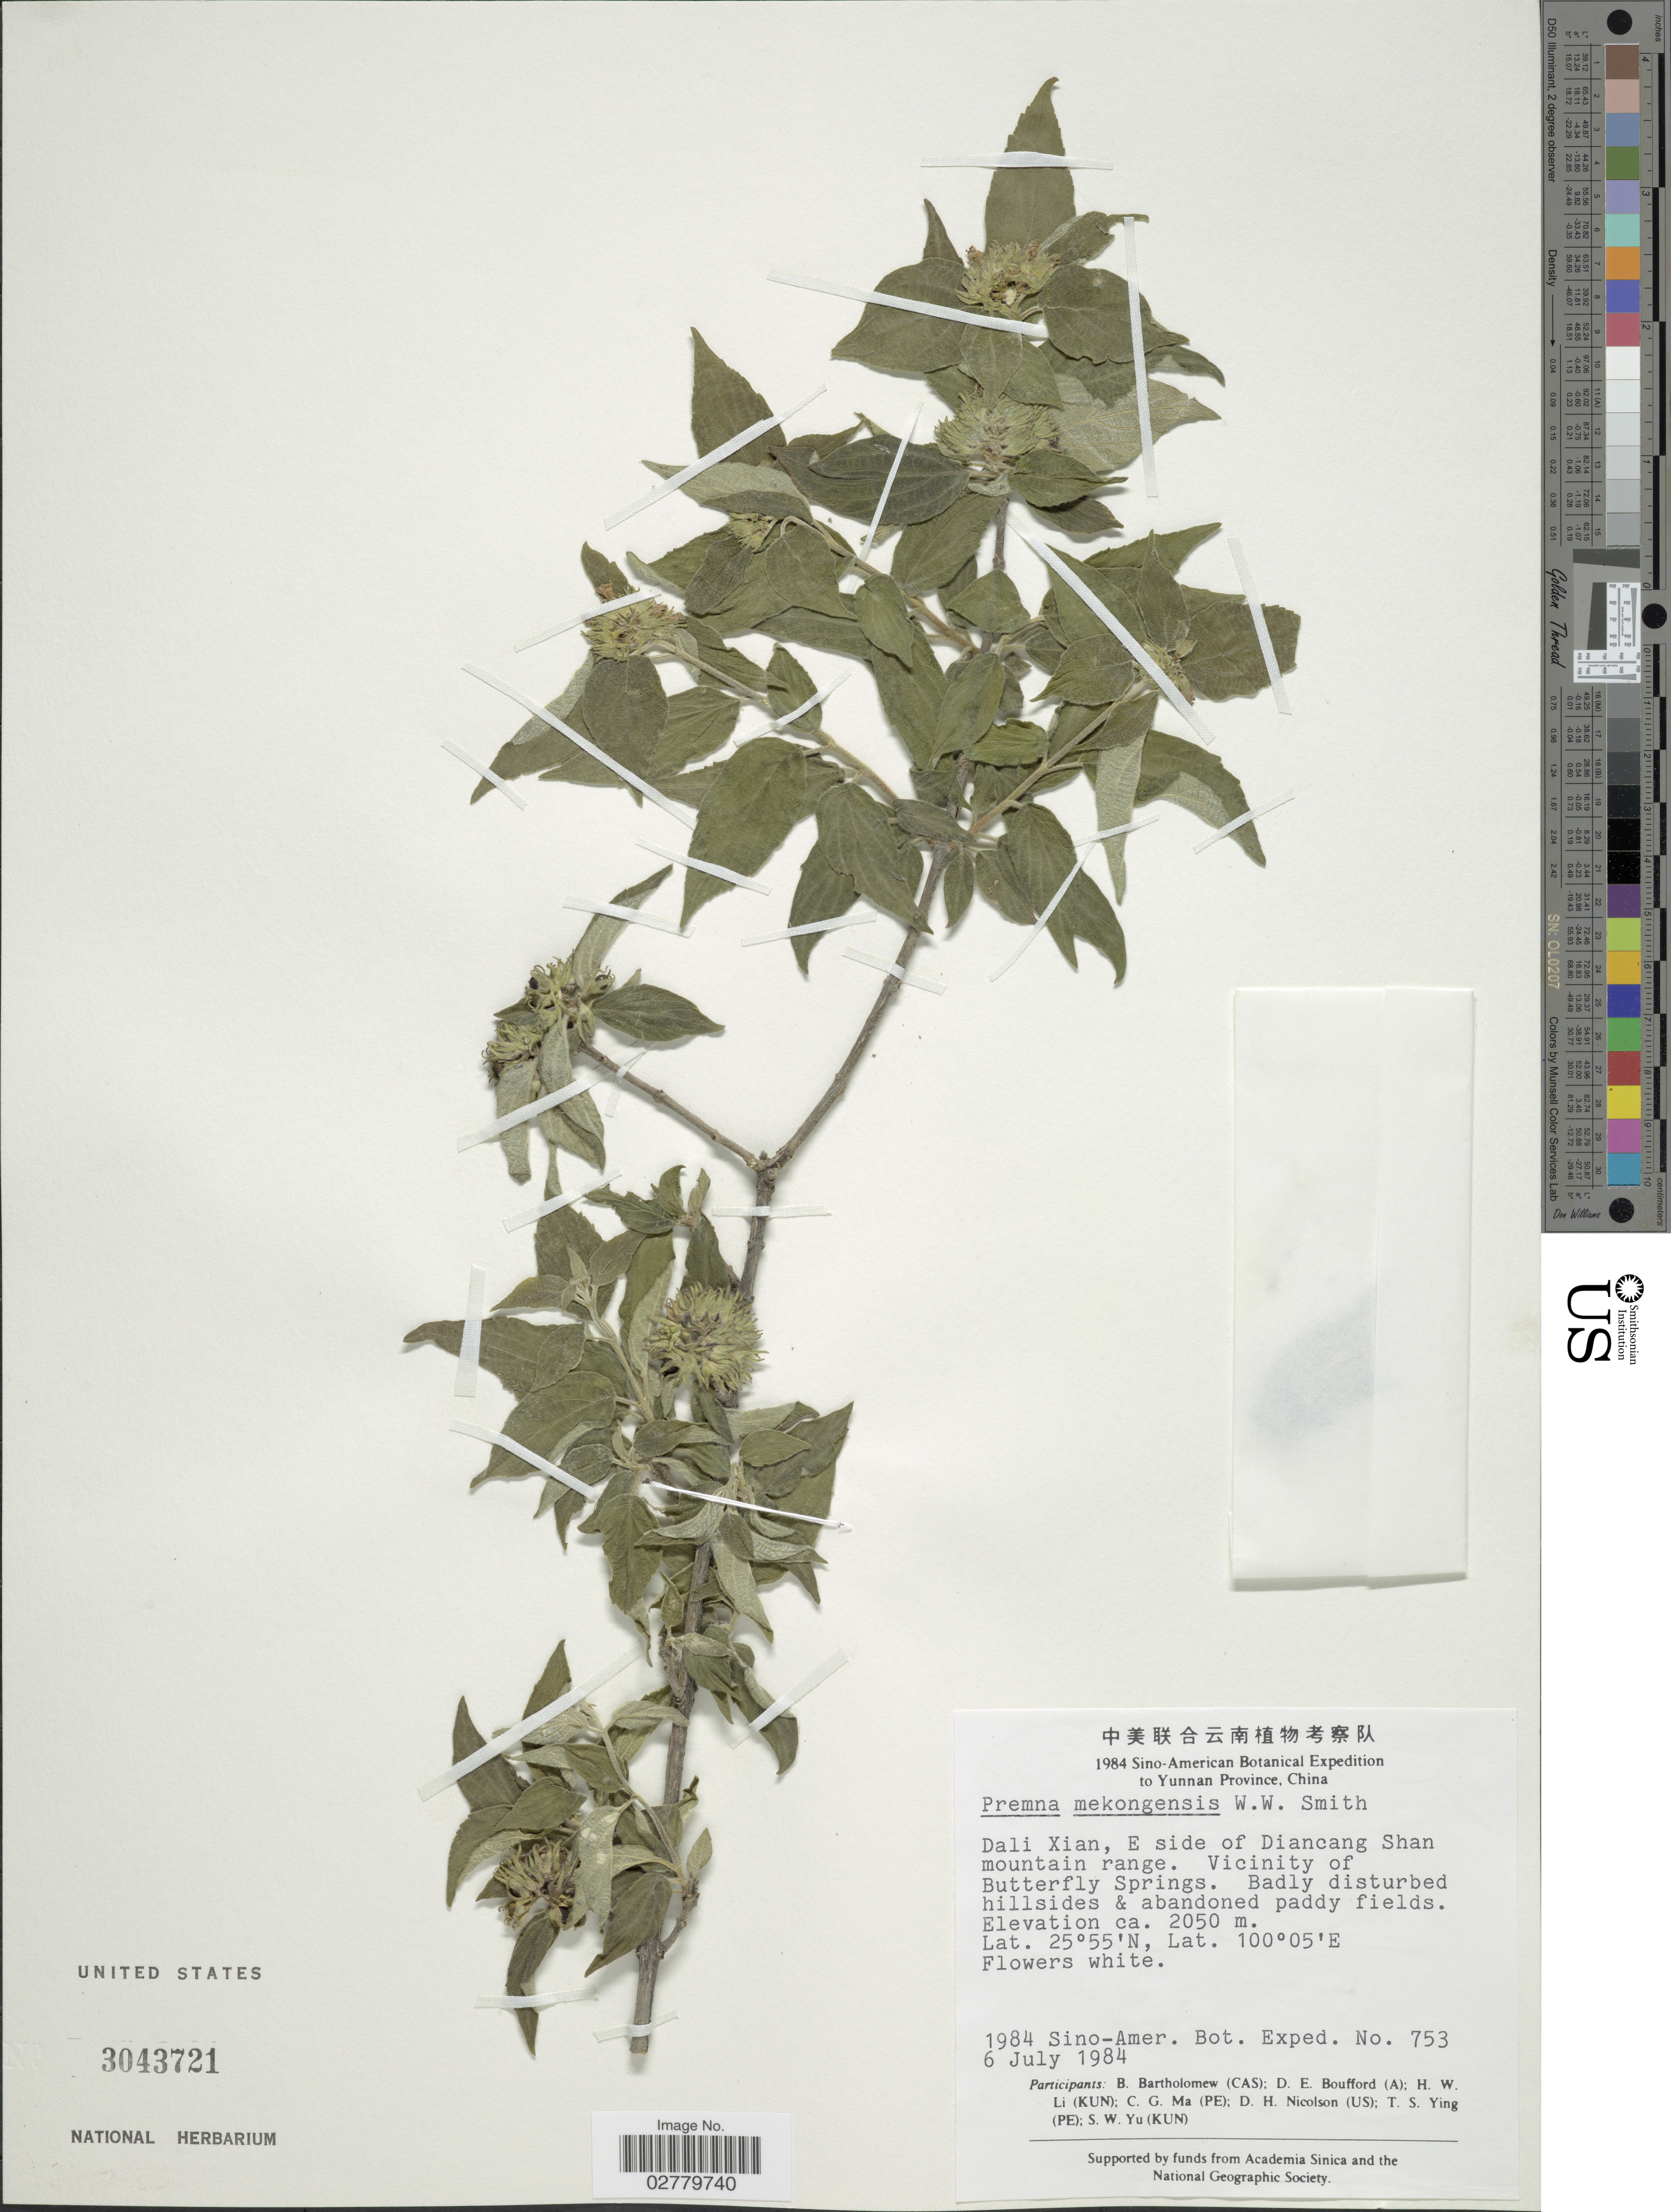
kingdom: Plantae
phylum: Tracheophyta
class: Magnoliopsida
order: Lamiales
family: Lamiaceae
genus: Premna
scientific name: Premna mekongensis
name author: W.W. Sm.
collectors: Sino-Amer. Bot. Exped. 1984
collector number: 753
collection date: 1984-07-06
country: China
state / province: Yunnan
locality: Dali Xian, E side of Diancang Shan mountain range. Vicinity of Butterfly Springs.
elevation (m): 2050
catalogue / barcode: US 3043721